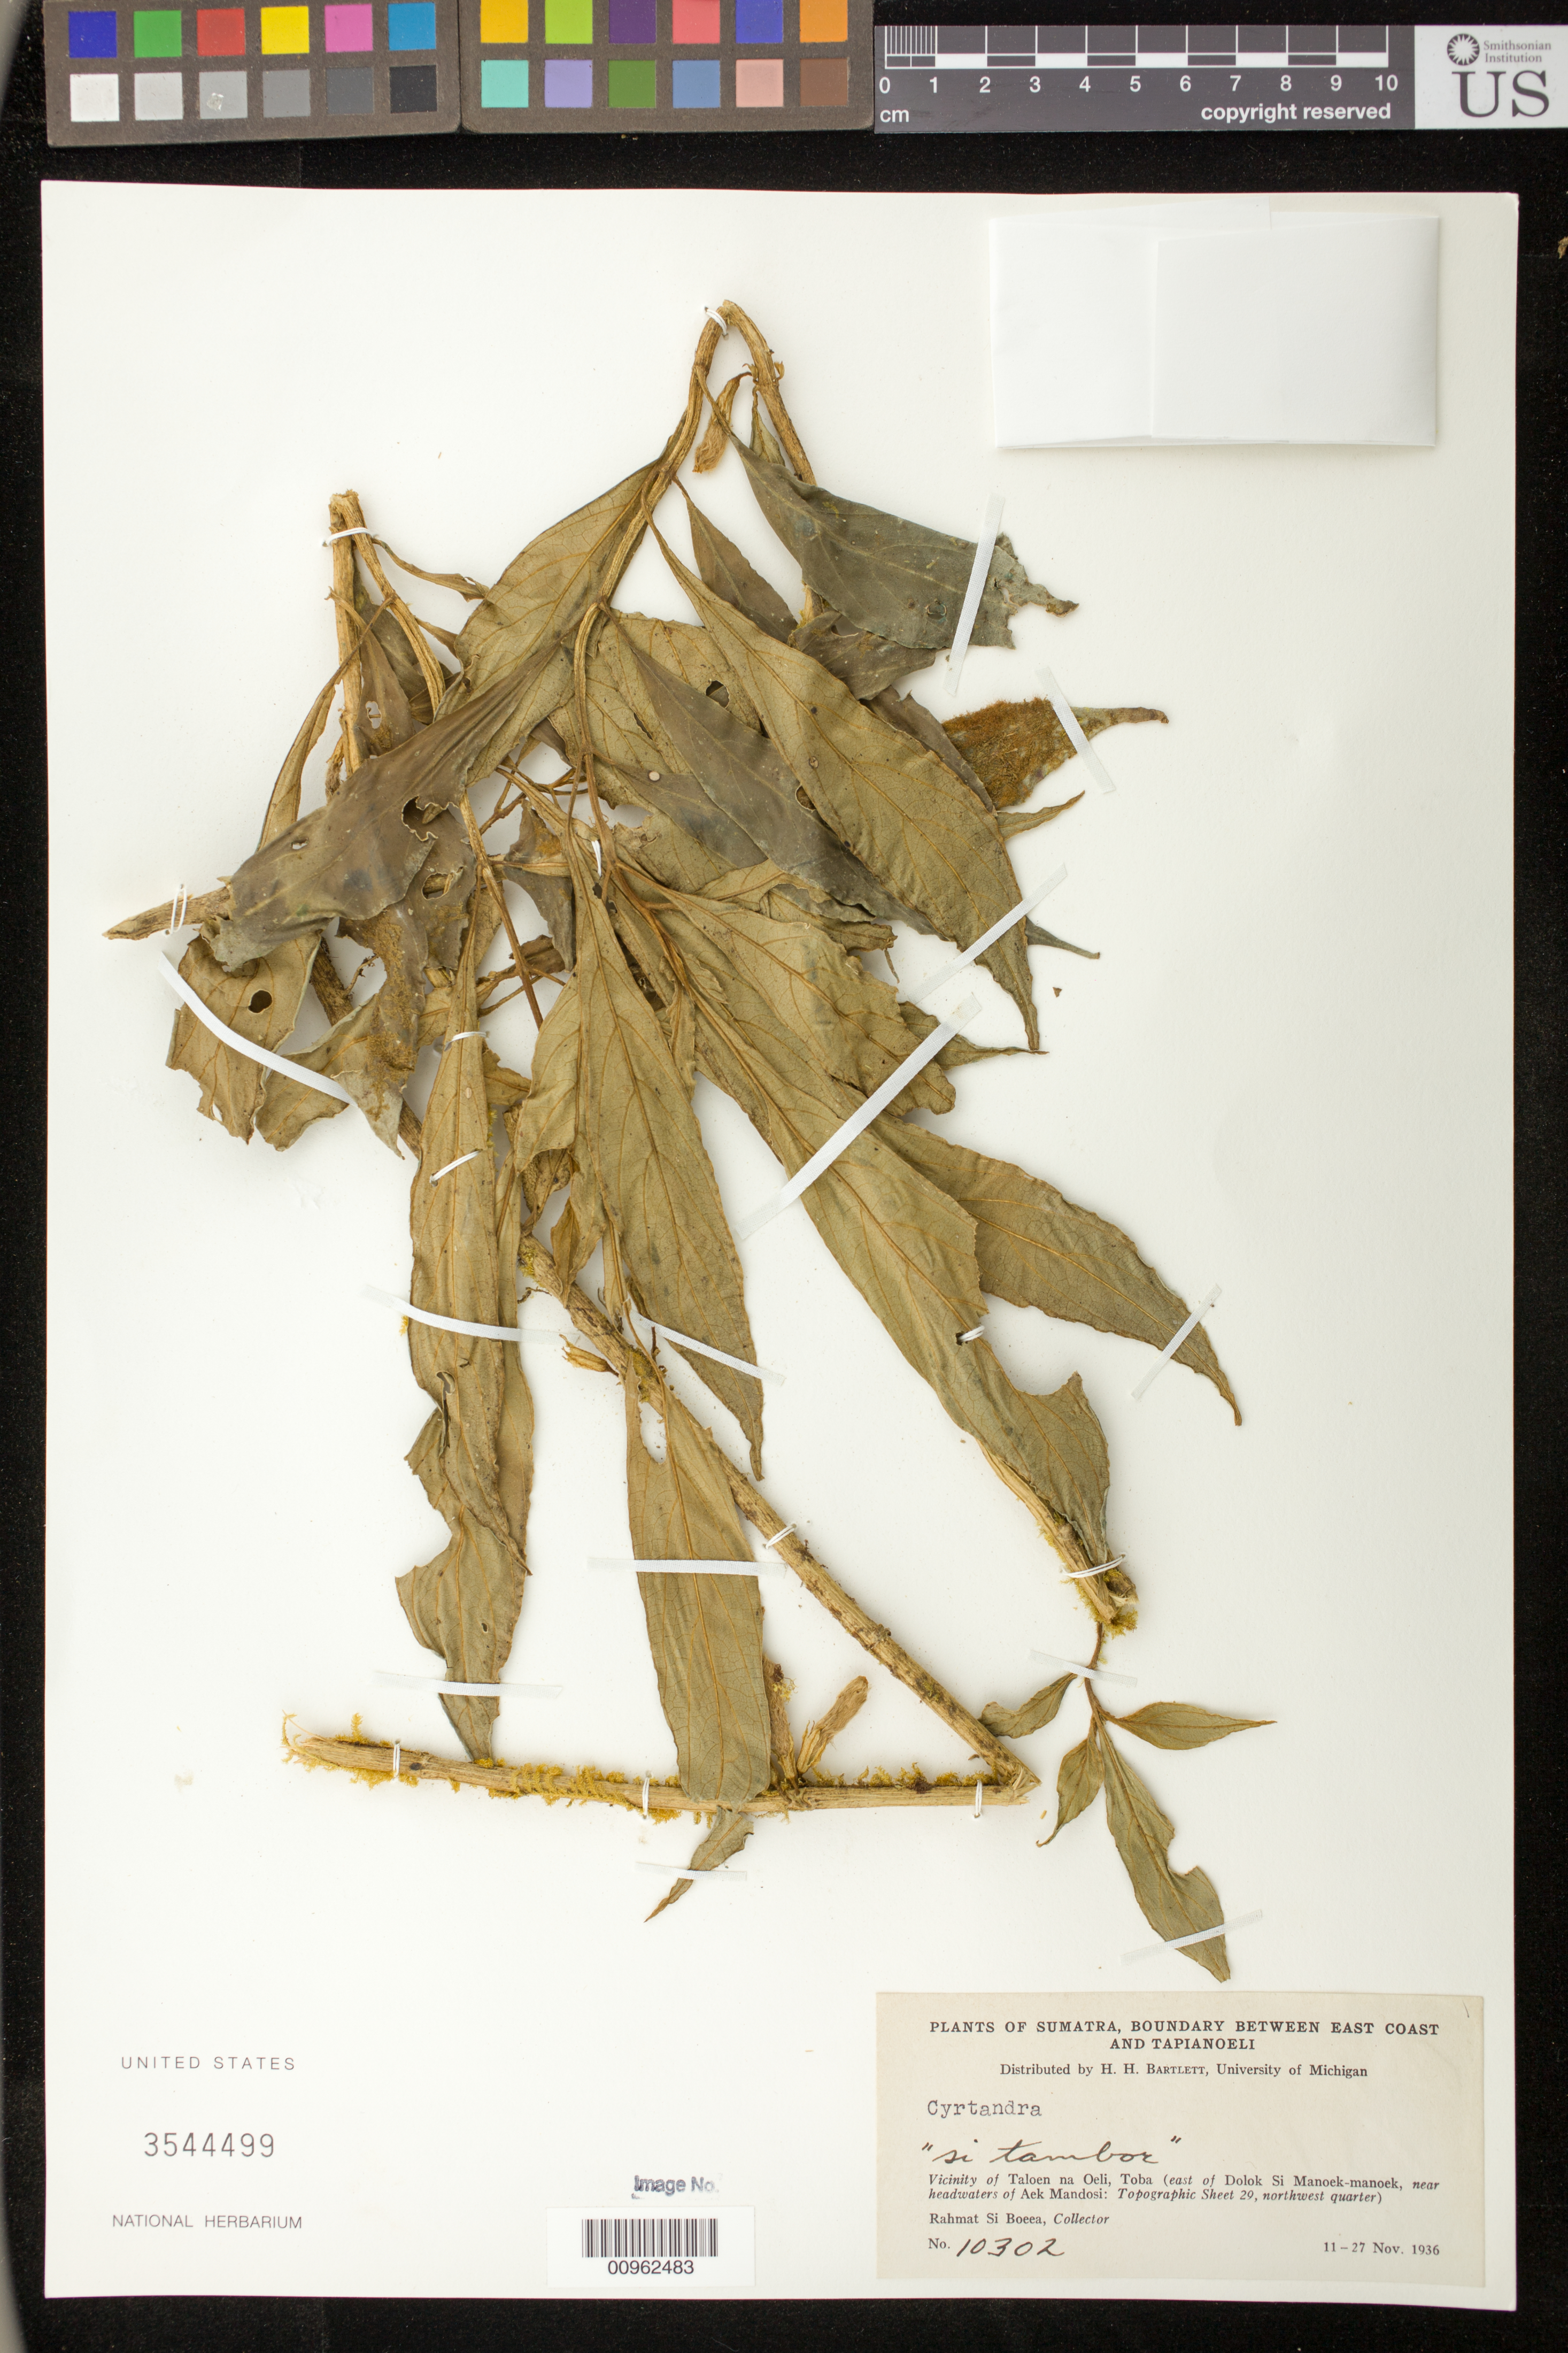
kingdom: Plantae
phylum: Tracheophyta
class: Magnoliopsida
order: Lamiales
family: Gesneriaceae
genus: Cyrtandra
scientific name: Cyrtandra sp.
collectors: Rahmat Si Boeea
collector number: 10302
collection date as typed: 11-27 Nov 1936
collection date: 1936-11-11/1936-11-27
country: Indonesia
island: Sumatra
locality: Sumatra, boundary between east coast and Tapianoeli. Vicinity of Taloen na Oeli, Toba (east of Dolok Si Manoek-manoek, near headwaters of Aek Mandosi: topographic sheet 29, northwest quarter)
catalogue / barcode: US 3544499